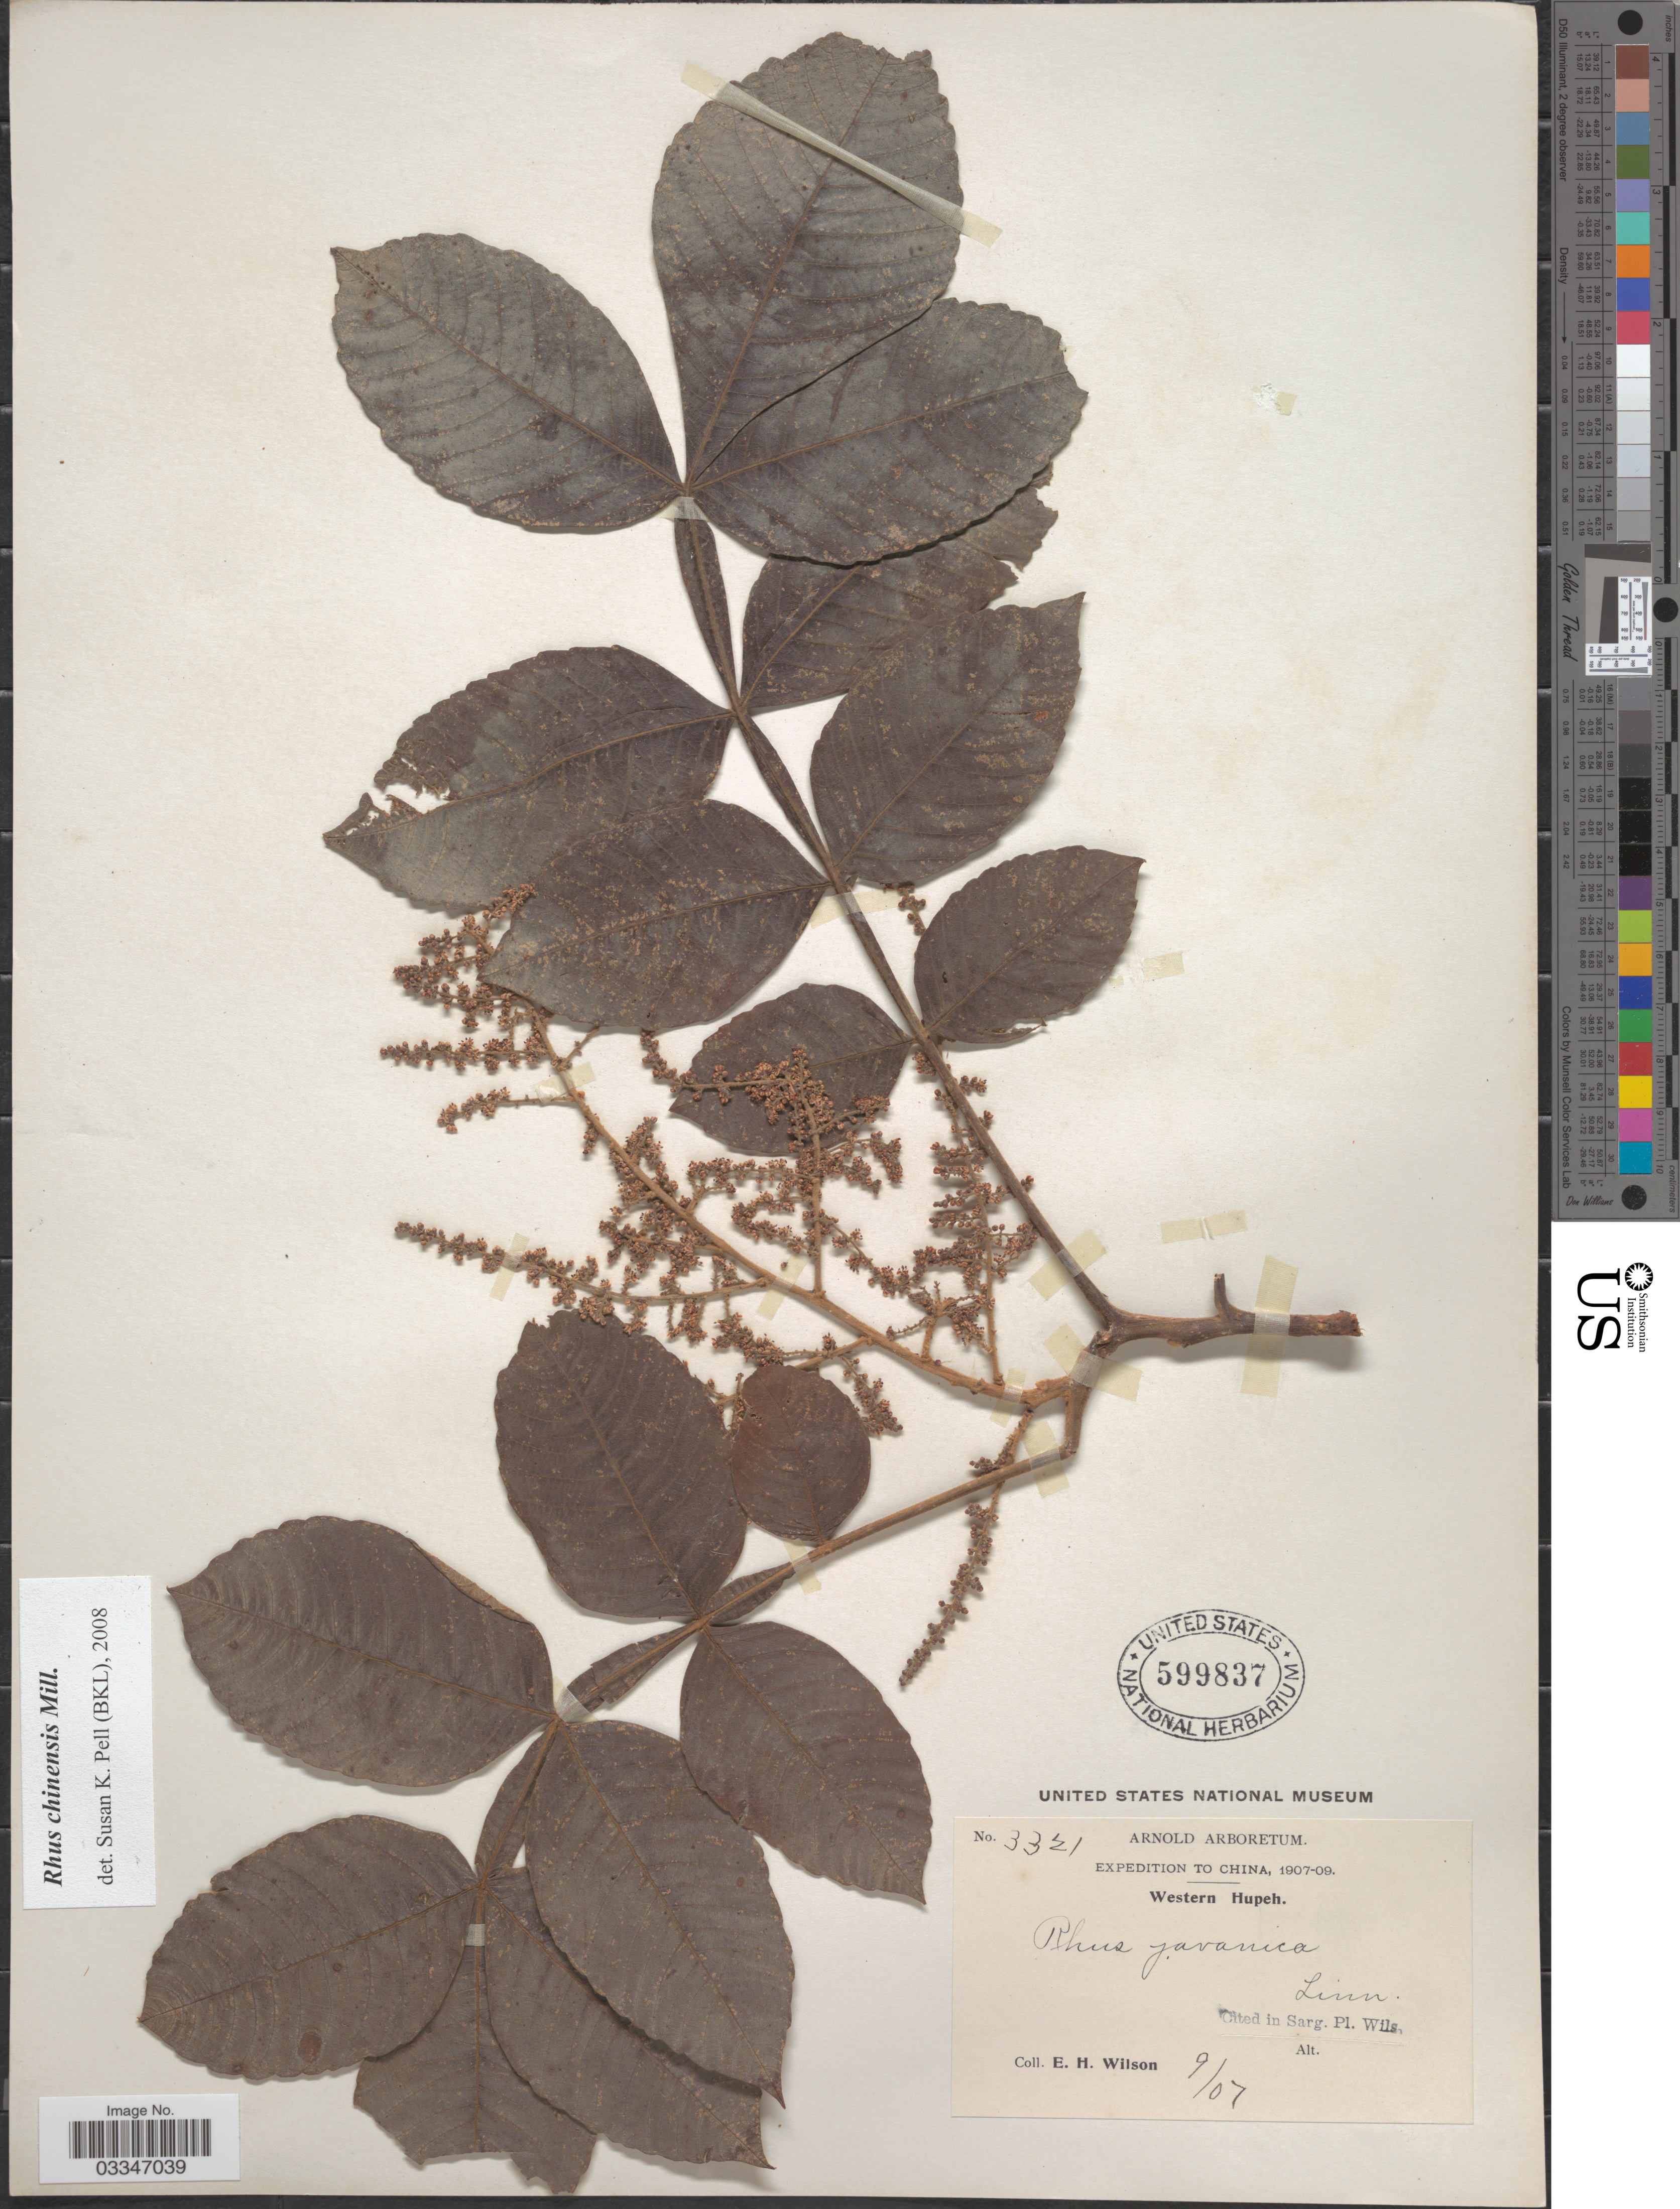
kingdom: Plantae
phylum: Tracheophyta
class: Magnoliopsida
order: Sapindales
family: Anacardiaceae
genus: Rhus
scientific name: Rhus chinensis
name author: Mill.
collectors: E. Wilson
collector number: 3321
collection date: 1907-09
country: China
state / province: Hubei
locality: Western Hupeh.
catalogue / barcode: US 599837